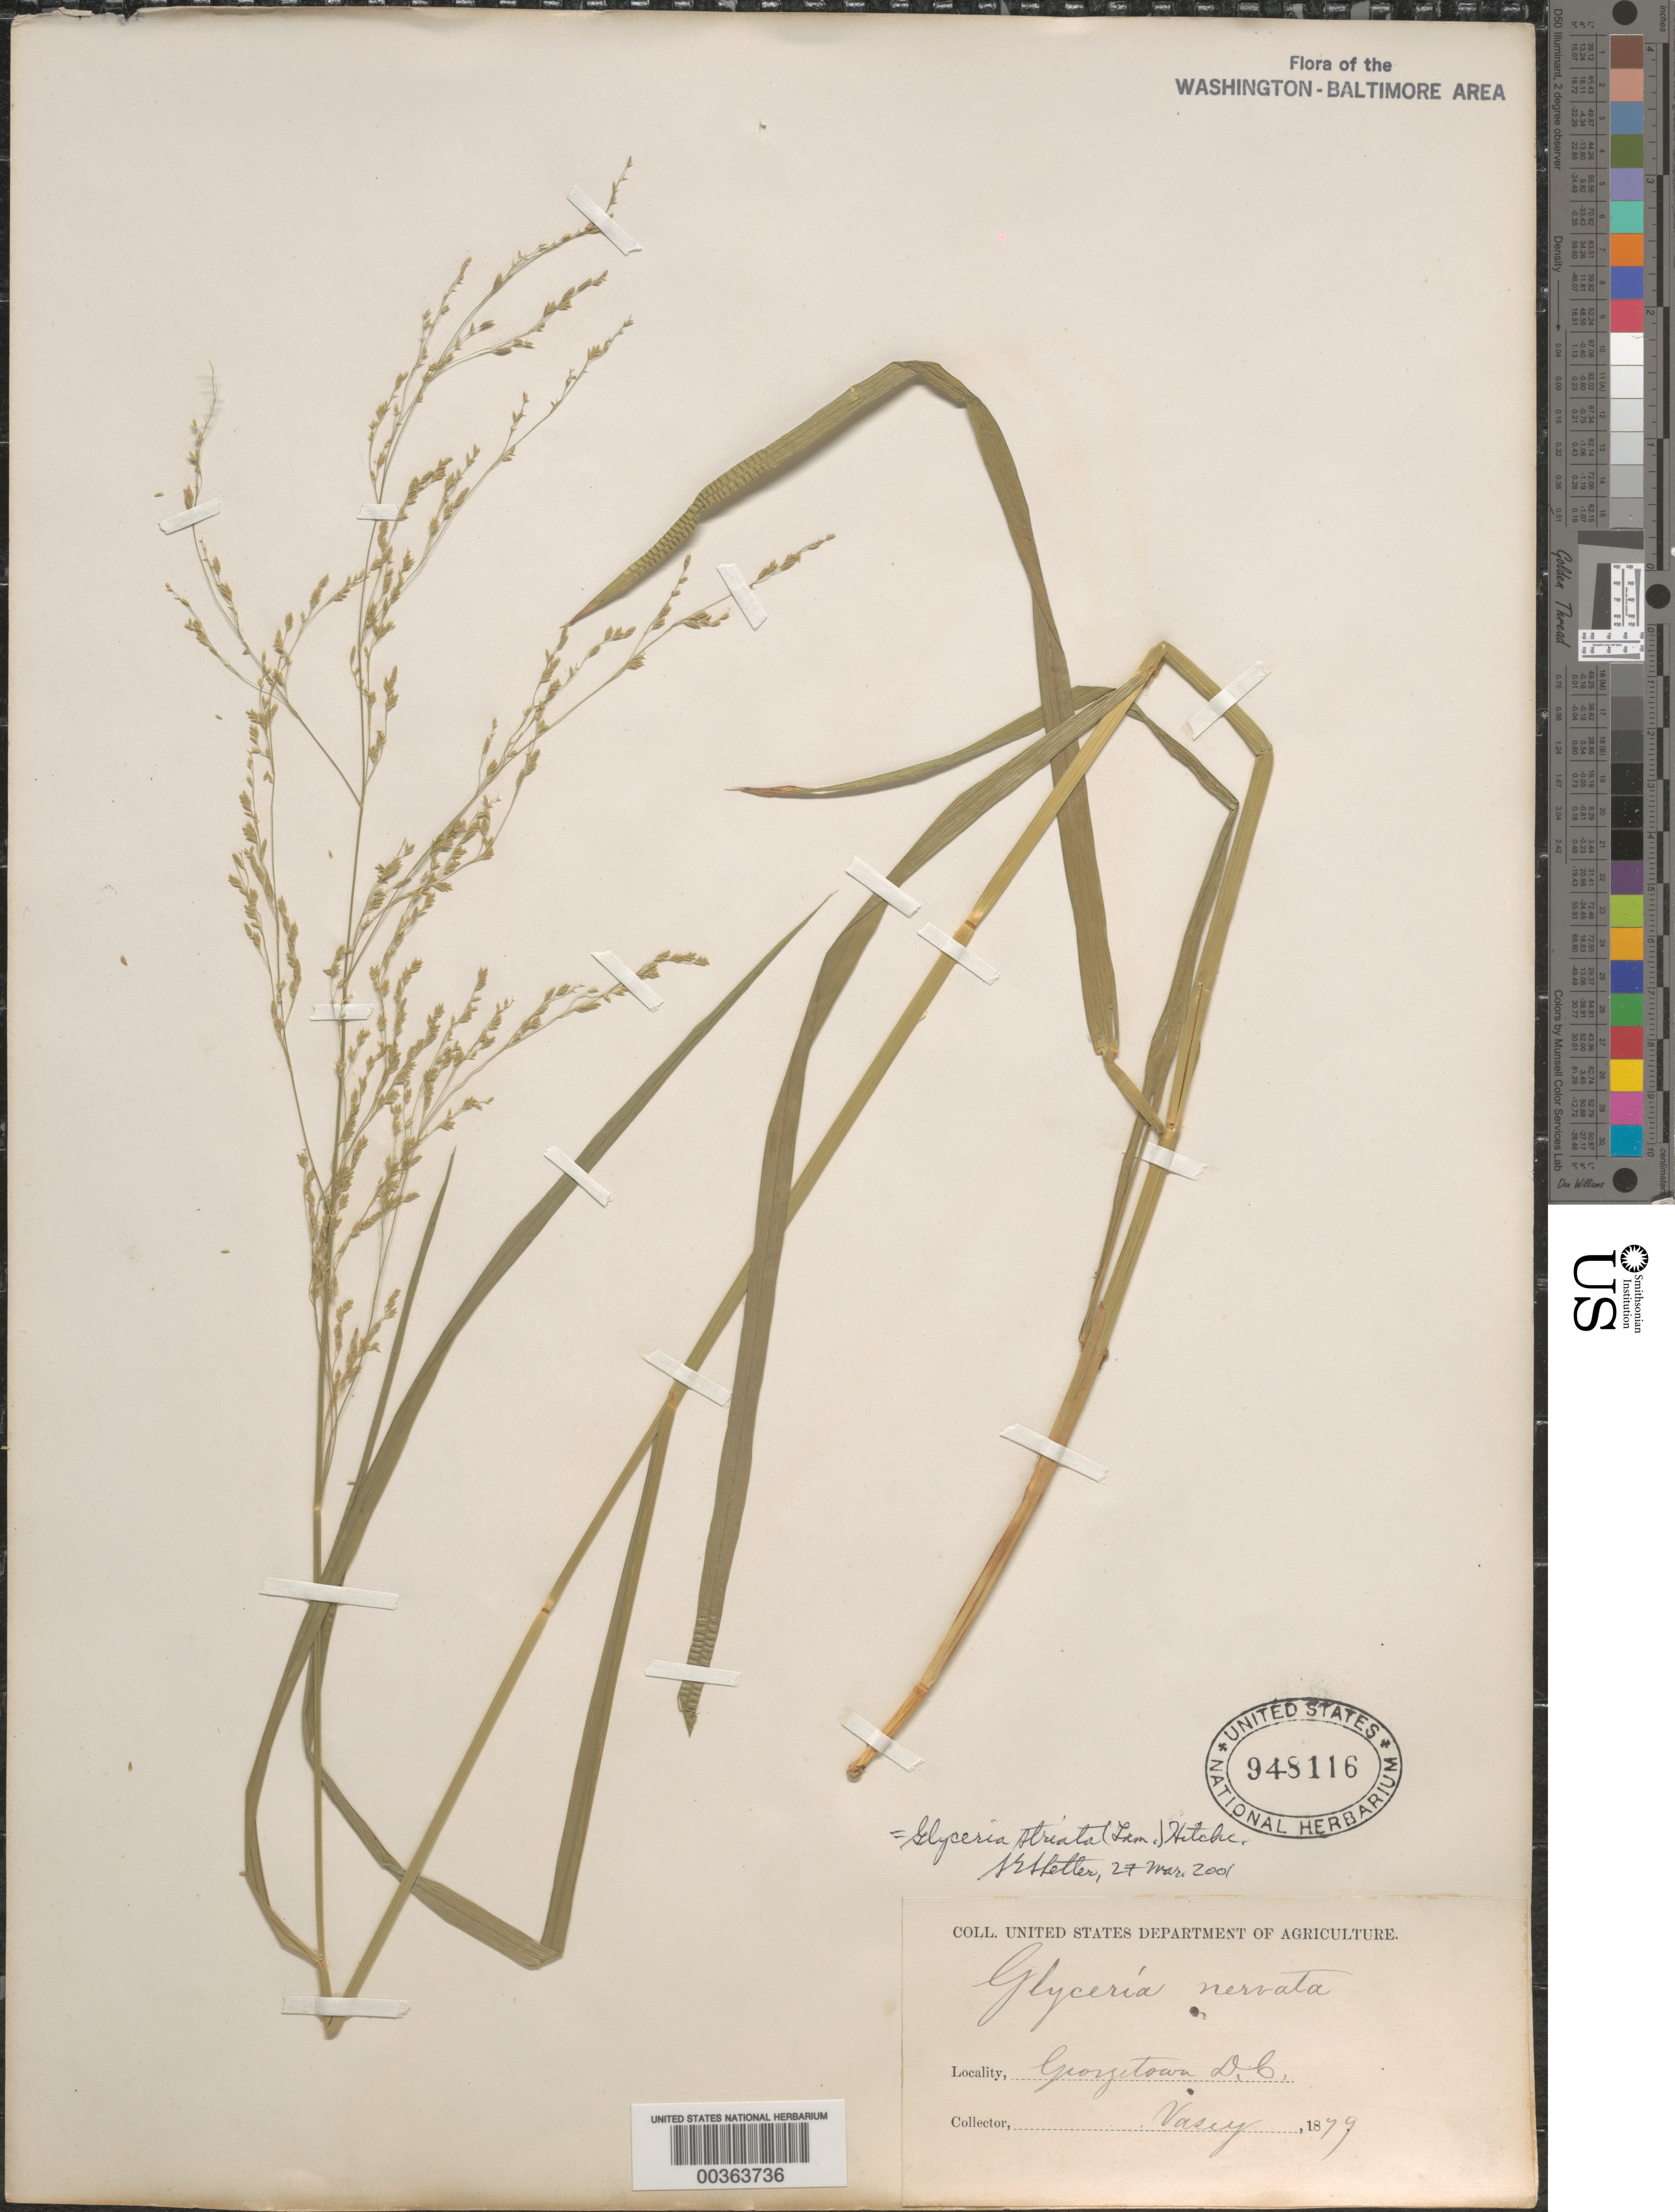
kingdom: Plantae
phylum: Tracheophyta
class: Liliopsida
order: Poales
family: Poaceae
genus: Glyceria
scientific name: Glyceria striata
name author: (Lam.) Hitchc.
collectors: G. Vasey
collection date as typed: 1879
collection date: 1879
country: United States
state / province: District of Columbia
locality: Georgetown C. and O. Canal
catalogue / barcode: US 948116